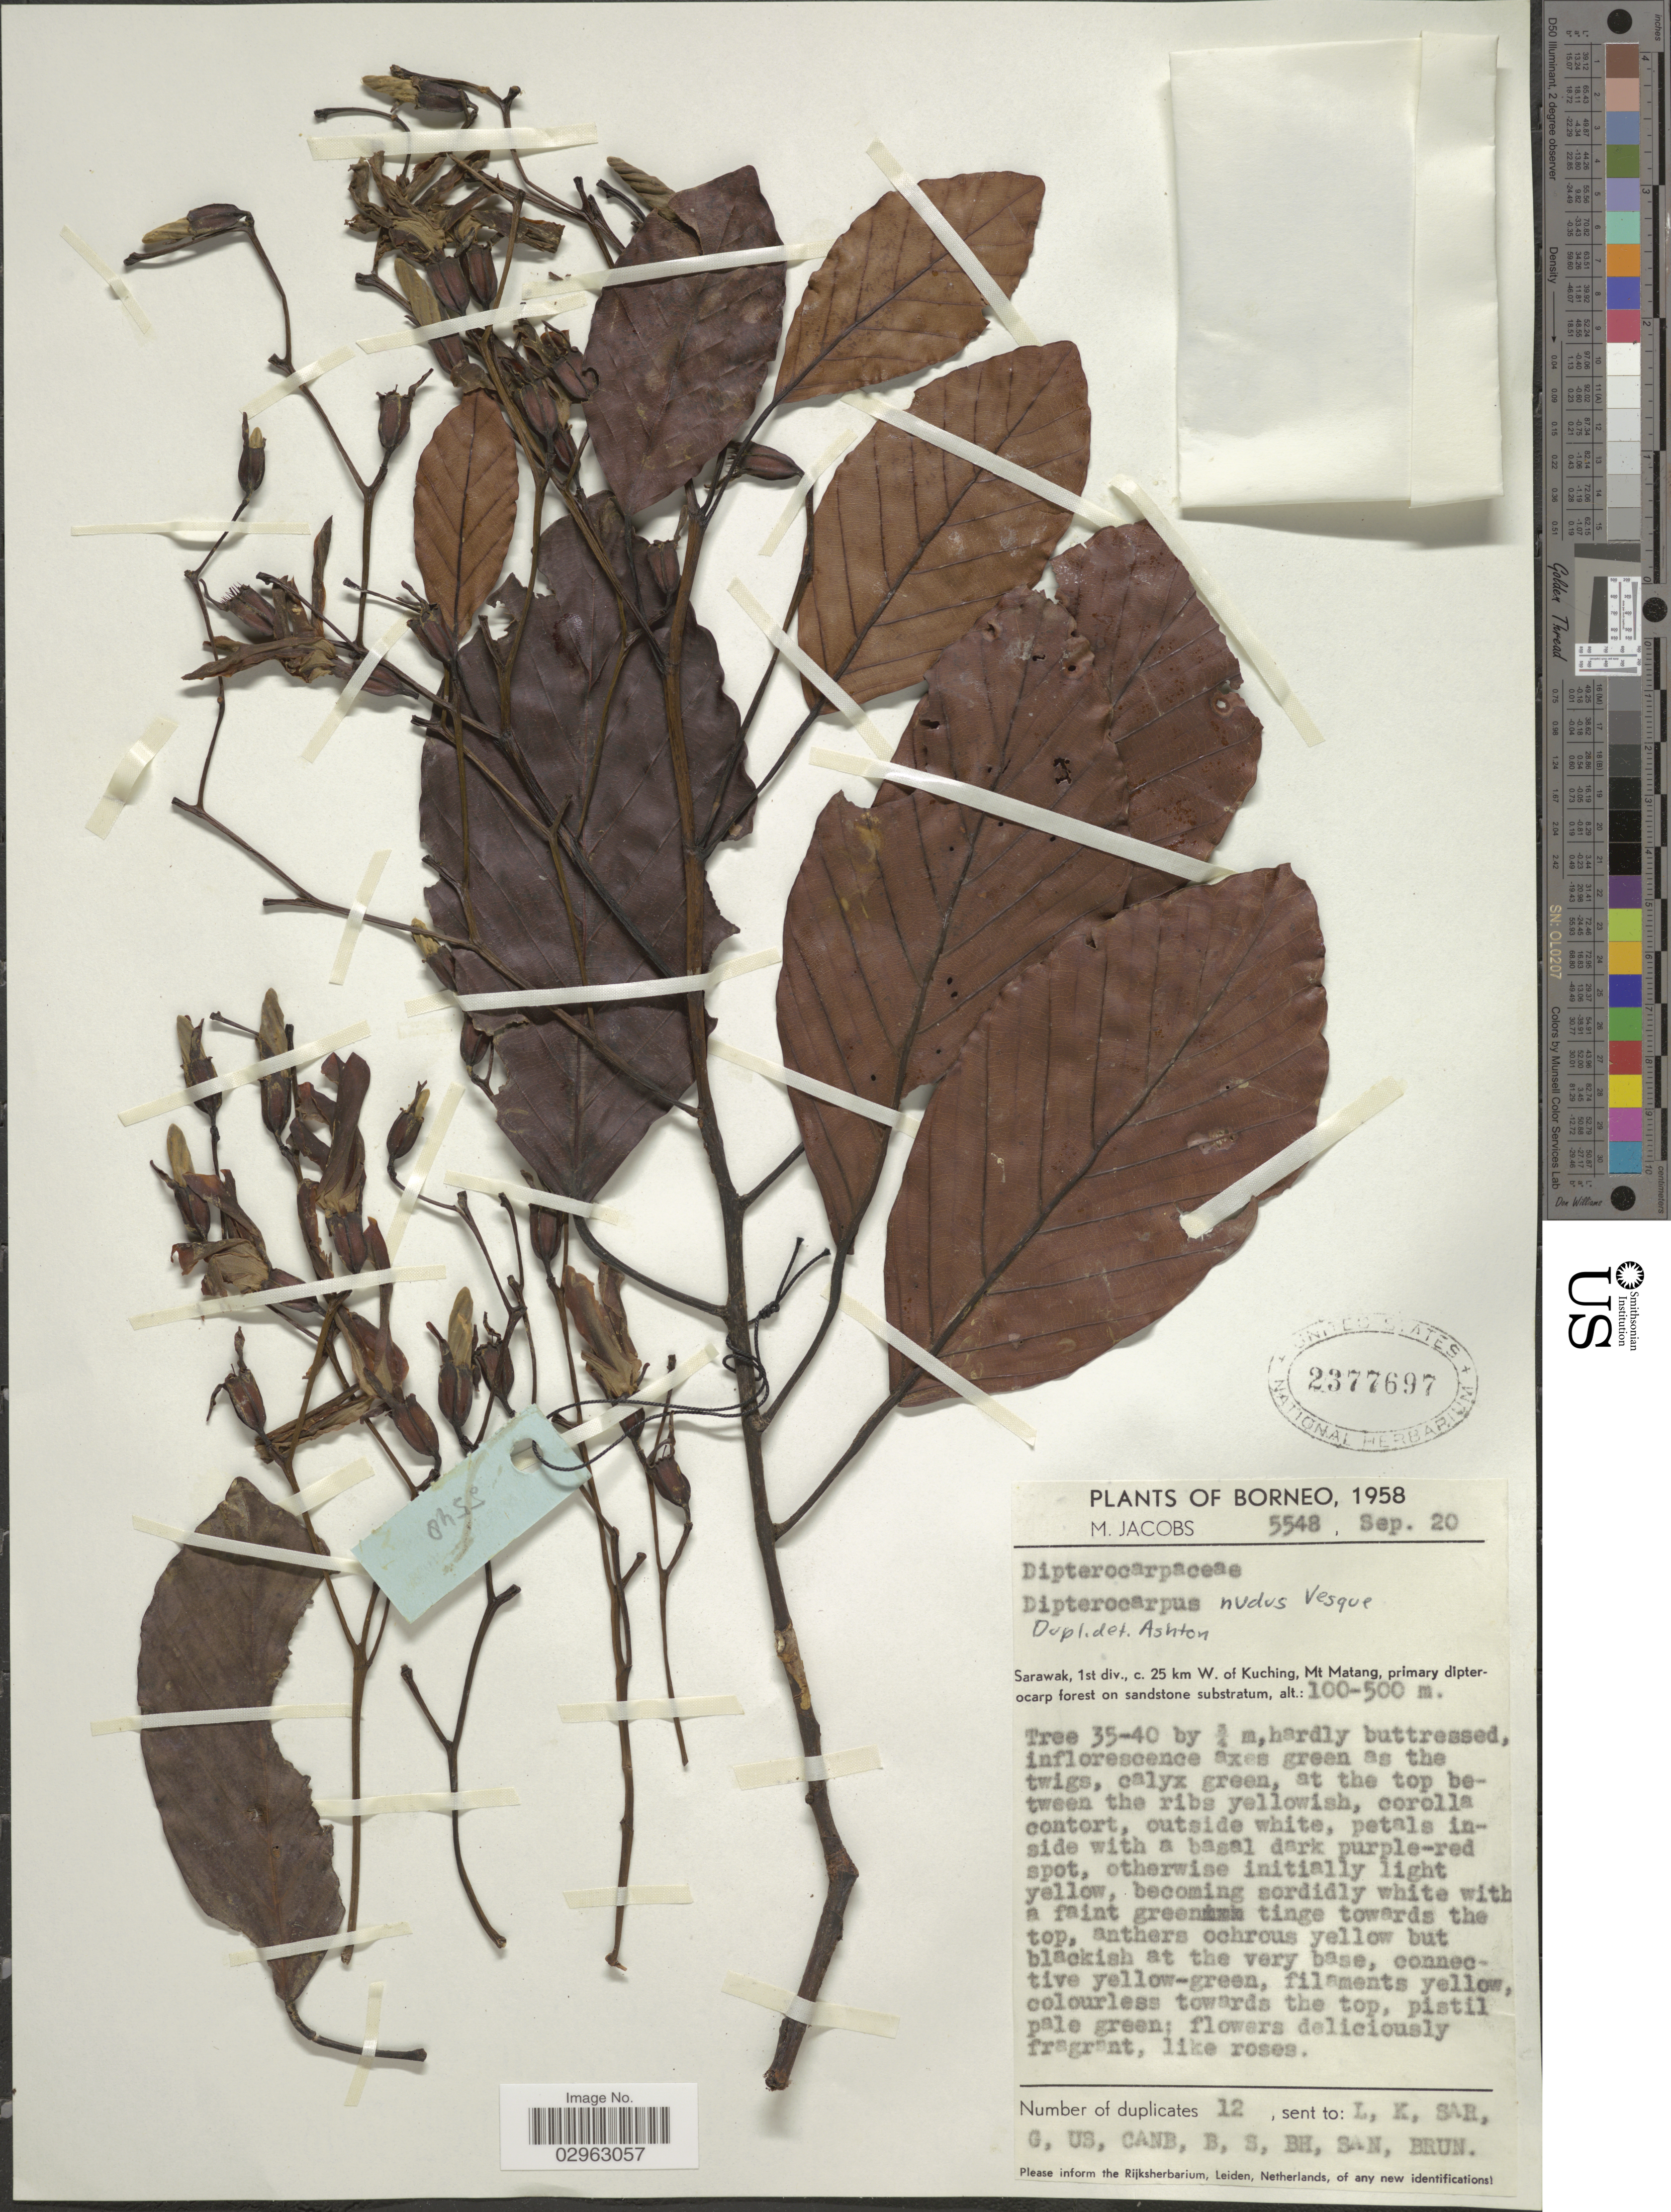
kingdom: Plantae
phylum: Tracheophyta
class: Magnoliopsida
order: Malvales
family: Dipterocarpaceae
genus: Dipterocarpus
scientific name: Dipterocarpus nudus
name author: Vesque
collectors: M. Jacobs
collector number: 5548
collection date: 1958-09-20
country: Malaysia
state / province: Sarawak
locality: Borneo. Sarawak, 1st div., c. 25 km W. of Kuching, Mt Matang.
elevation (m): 100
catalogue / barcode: US 2377697